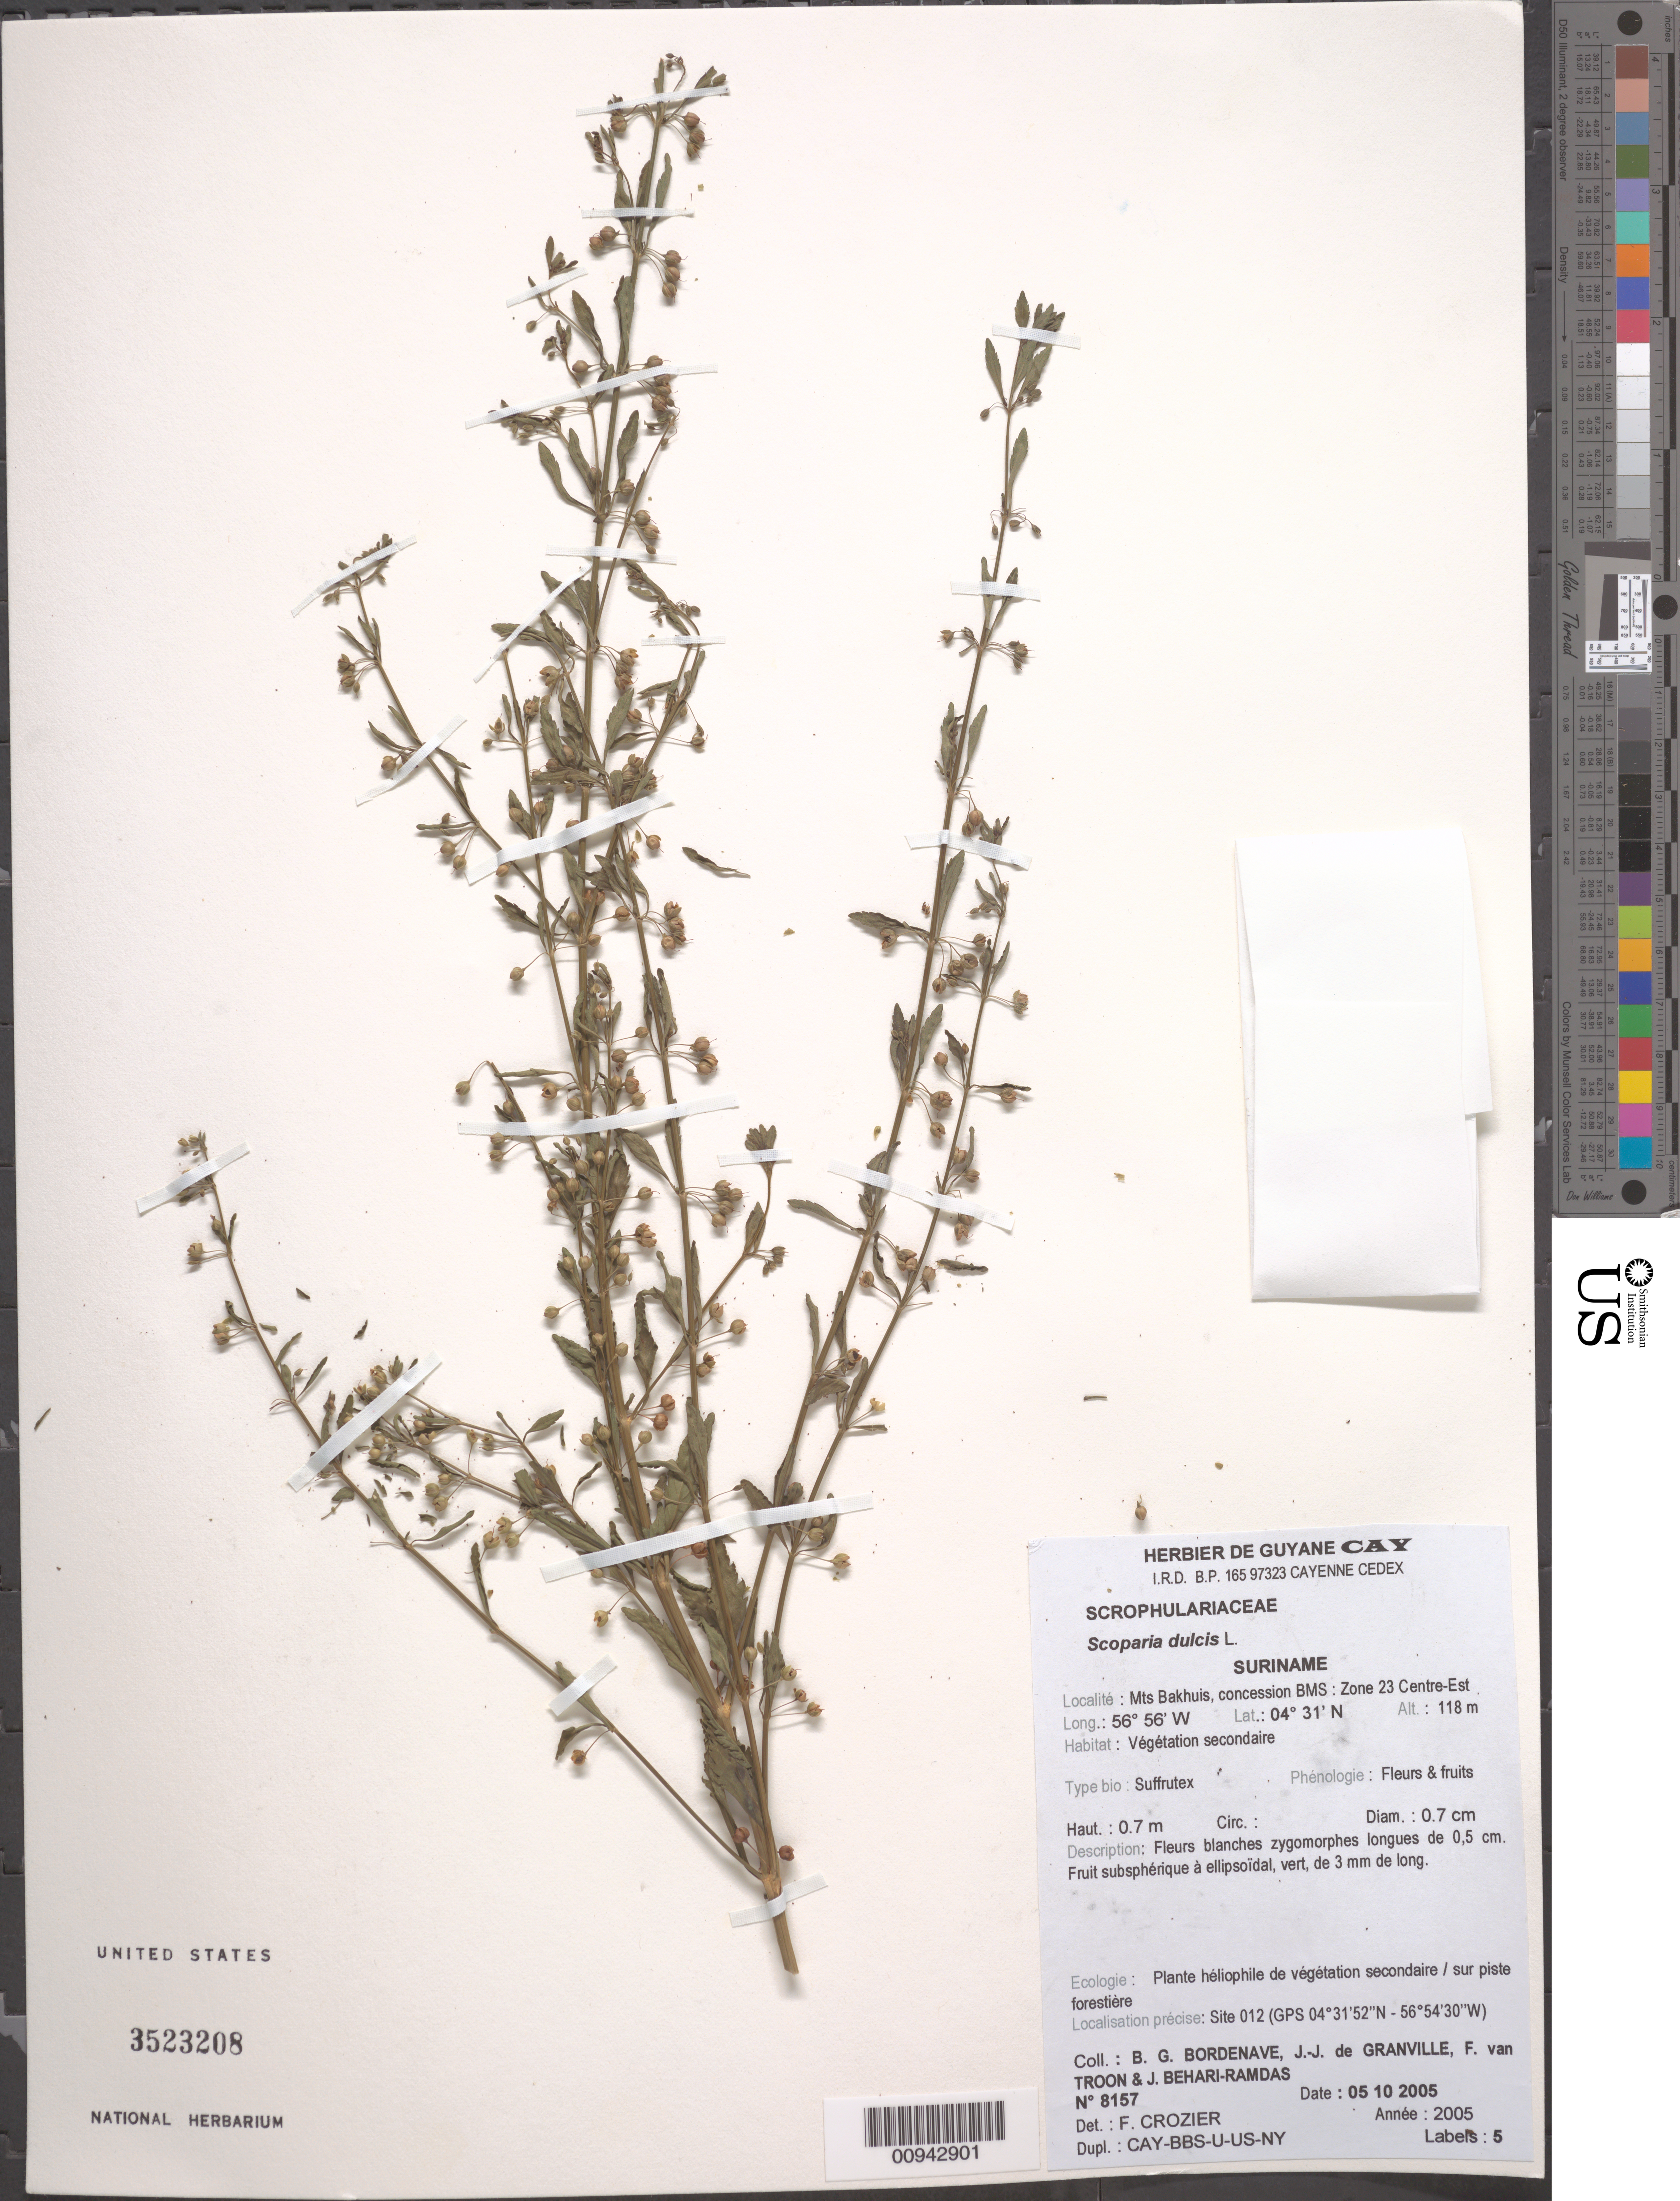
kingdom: Plantae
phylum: Tracheophyta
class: Magnoliopsida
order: Lamiales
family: Plantaginaceae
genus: Scoparia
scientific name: Scoparia dulcis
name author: L.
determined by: Crozier, F.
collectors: B. Bordenave, J.-J. de Granville, F. Van Troon & J. Behari-Ramdas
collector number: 8157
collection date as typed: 5-Oct-05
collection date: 2005-10-05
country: Suriname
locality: Mts Bakhuis, concession BMS: Zone 23 Centre-Est. Site 012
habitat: Vegetation secondaire. Plante heliophile de vegetation secondaire / sur piste forestiere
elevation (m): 118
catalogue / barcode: US 3523208